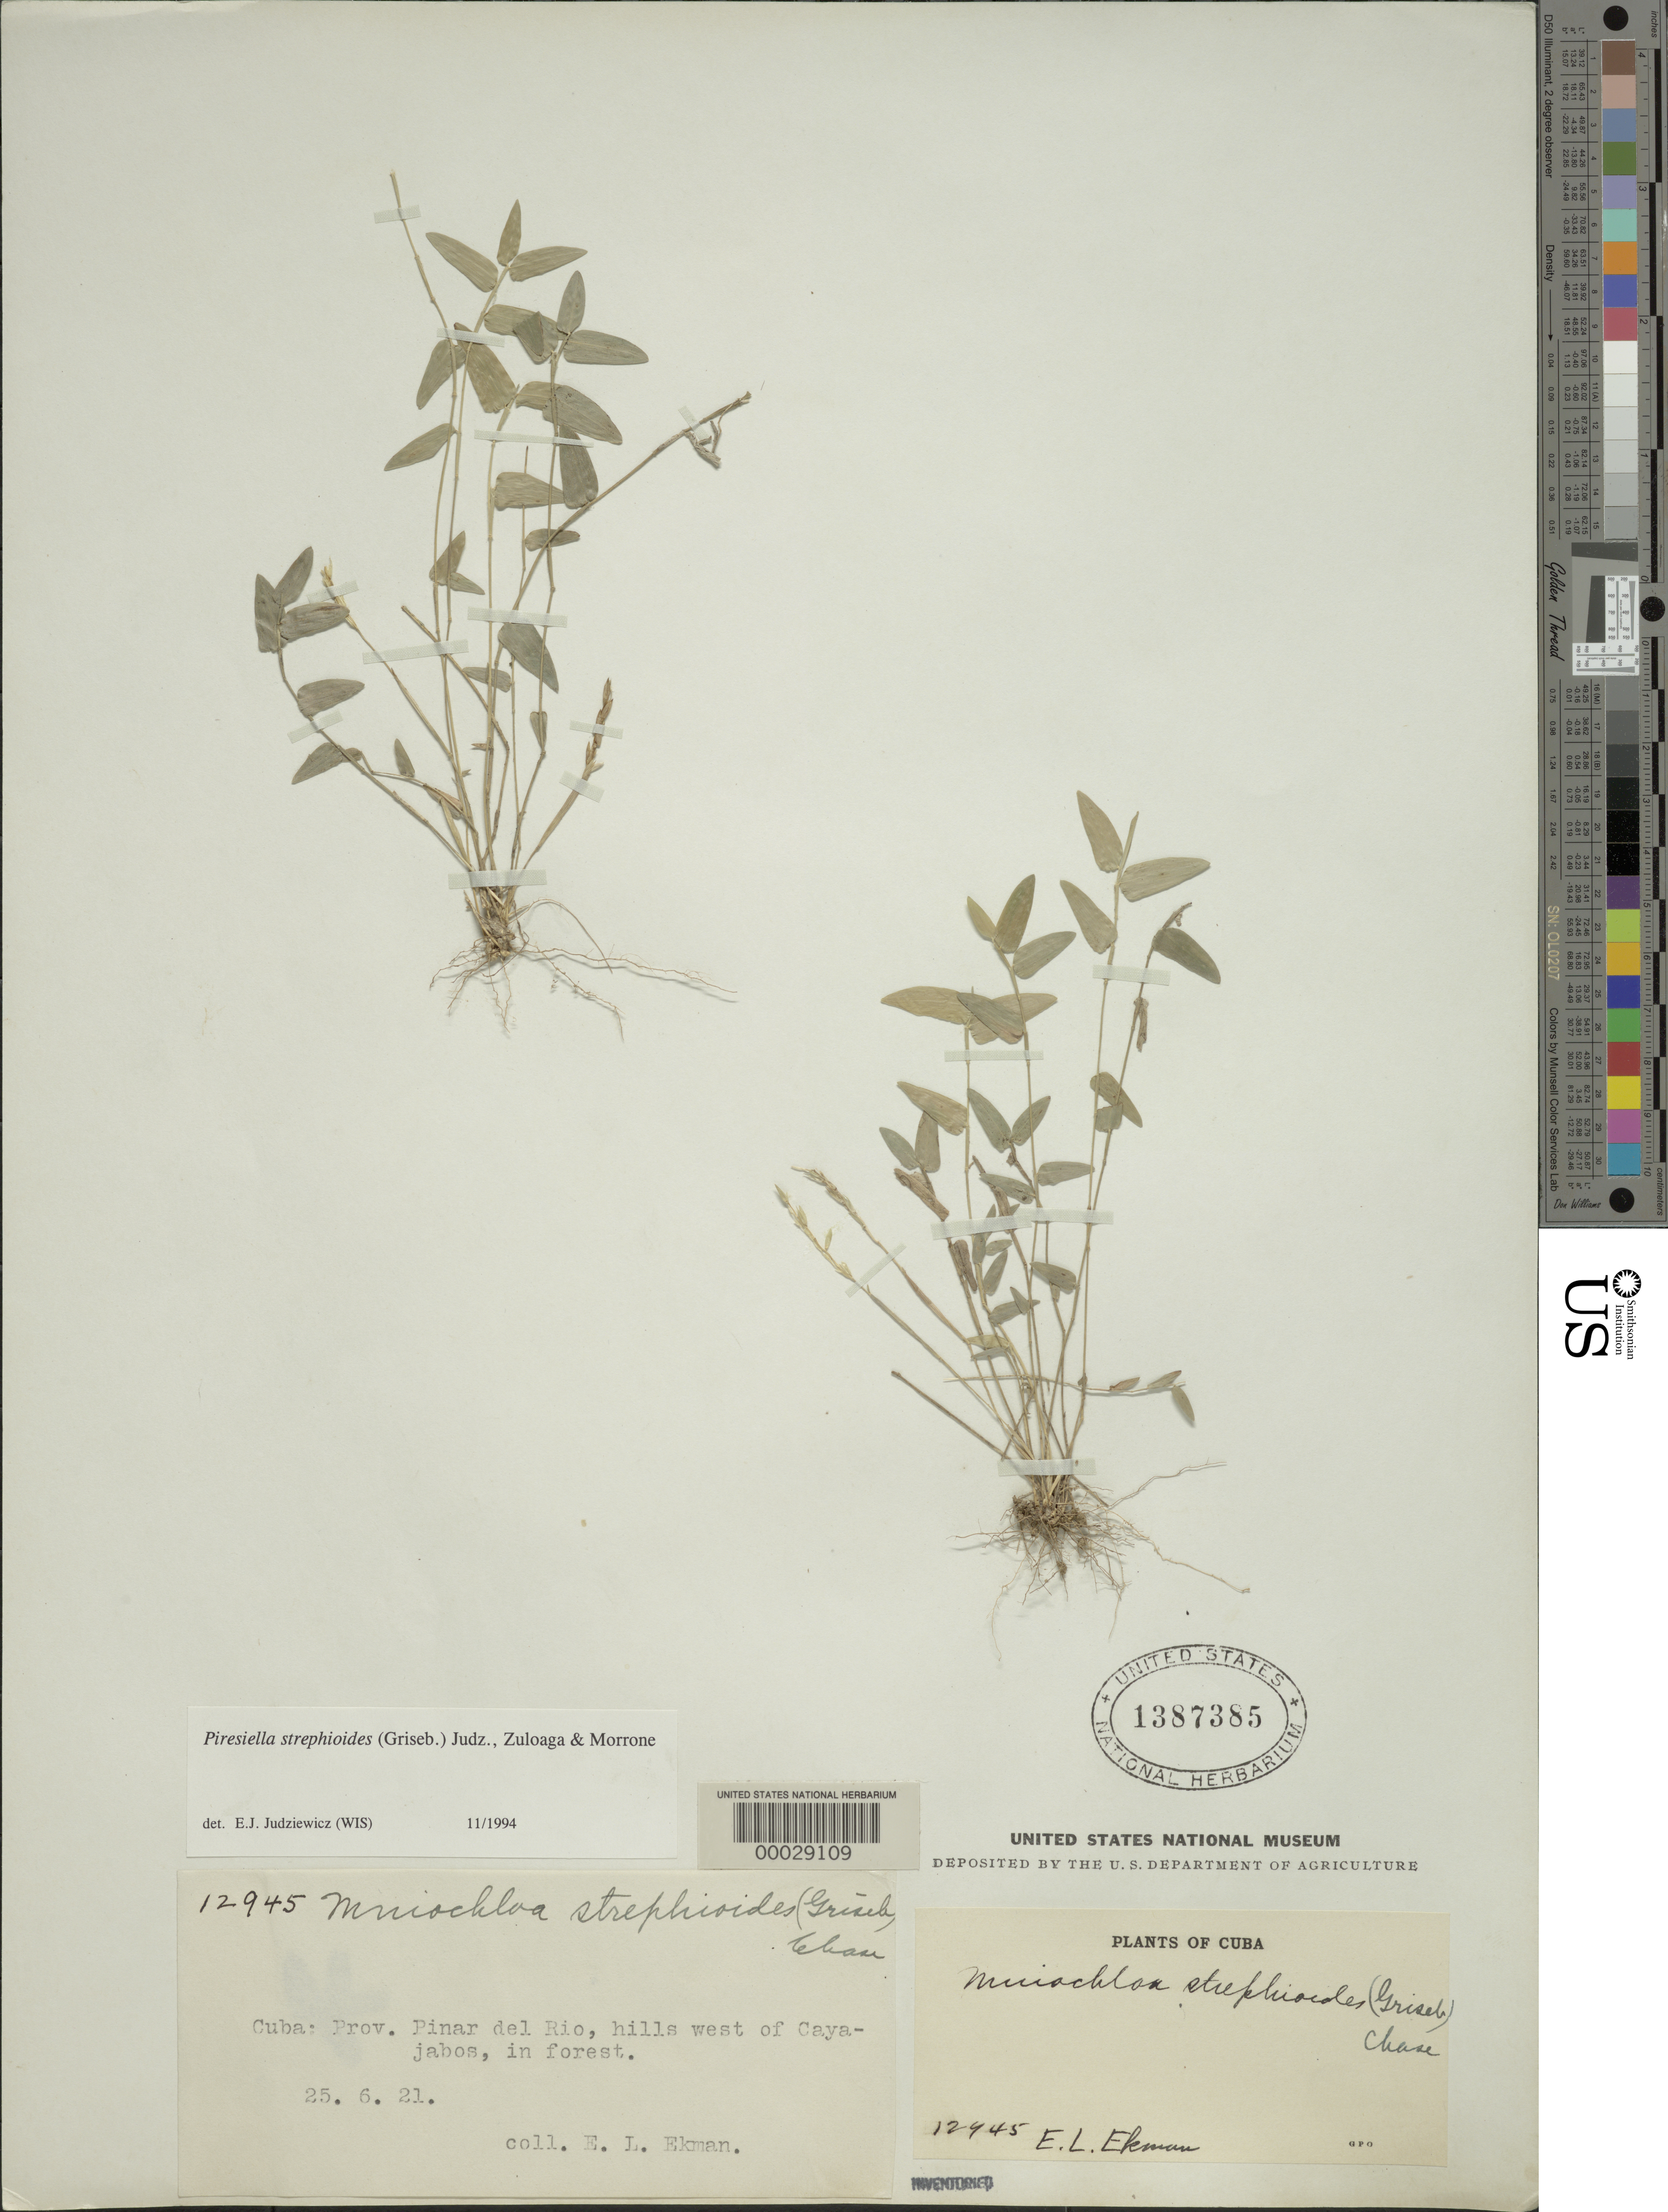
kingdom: Plantae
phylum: Tracheophyta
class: Liliopsida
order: Poales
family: Poaceae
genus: Piresiella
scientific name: Piresiella strephioides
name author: (Griseb.) Judz.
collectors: E. L. Ekman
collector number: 12945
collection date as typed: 25 Jun 1921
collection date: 1921-06-25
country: Cuba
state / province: Pinar del Río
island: Greater Antilles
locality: Cayajabos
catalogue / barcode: US 1387385